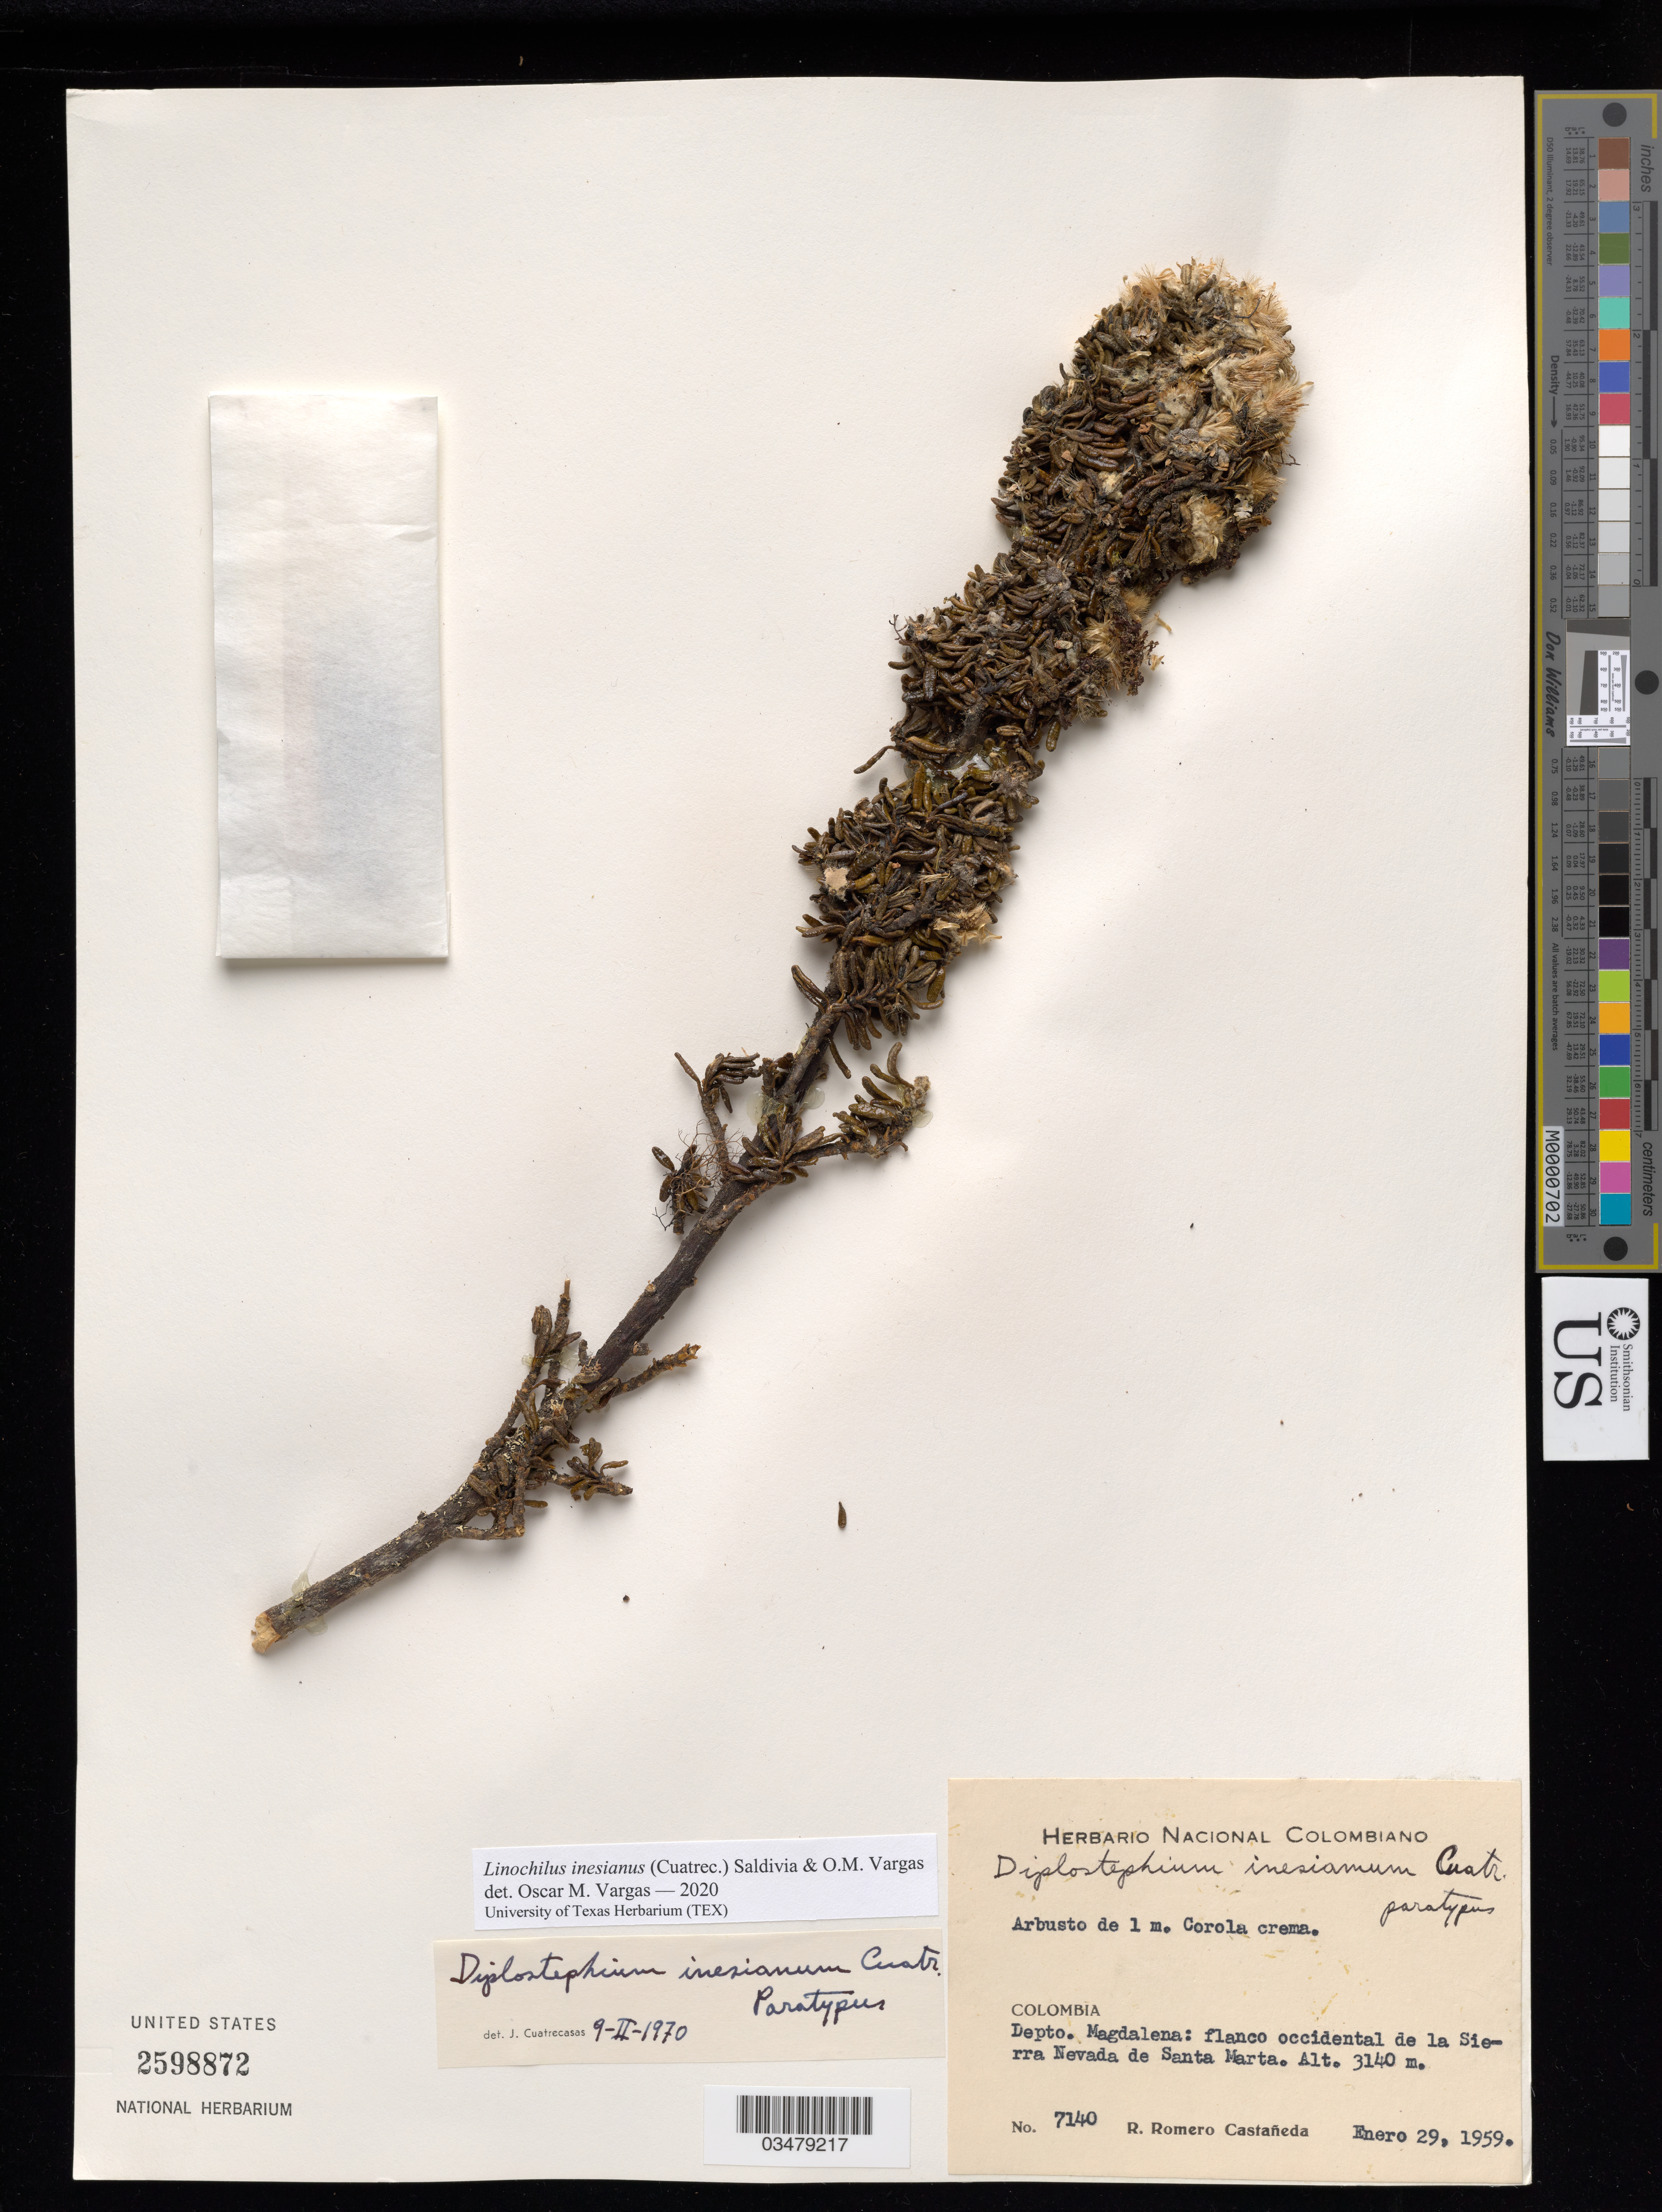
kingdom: Plantae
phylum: Tracheophyta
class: Magnoliopsida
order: Asterales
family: Asteraceae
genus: Linochilus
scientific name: Linochilus inesianus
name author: (Cuatrec.) Saldivia & O.M. Vargas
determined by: Vargas, Oscar M.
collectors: R. Romero Castañeda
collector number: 7140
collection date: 1959-01-29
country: Colombia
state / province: Magdalena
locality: Western slopes of the Sierra Nevada de Santa María.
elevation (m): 3140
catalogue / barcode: US 2598872